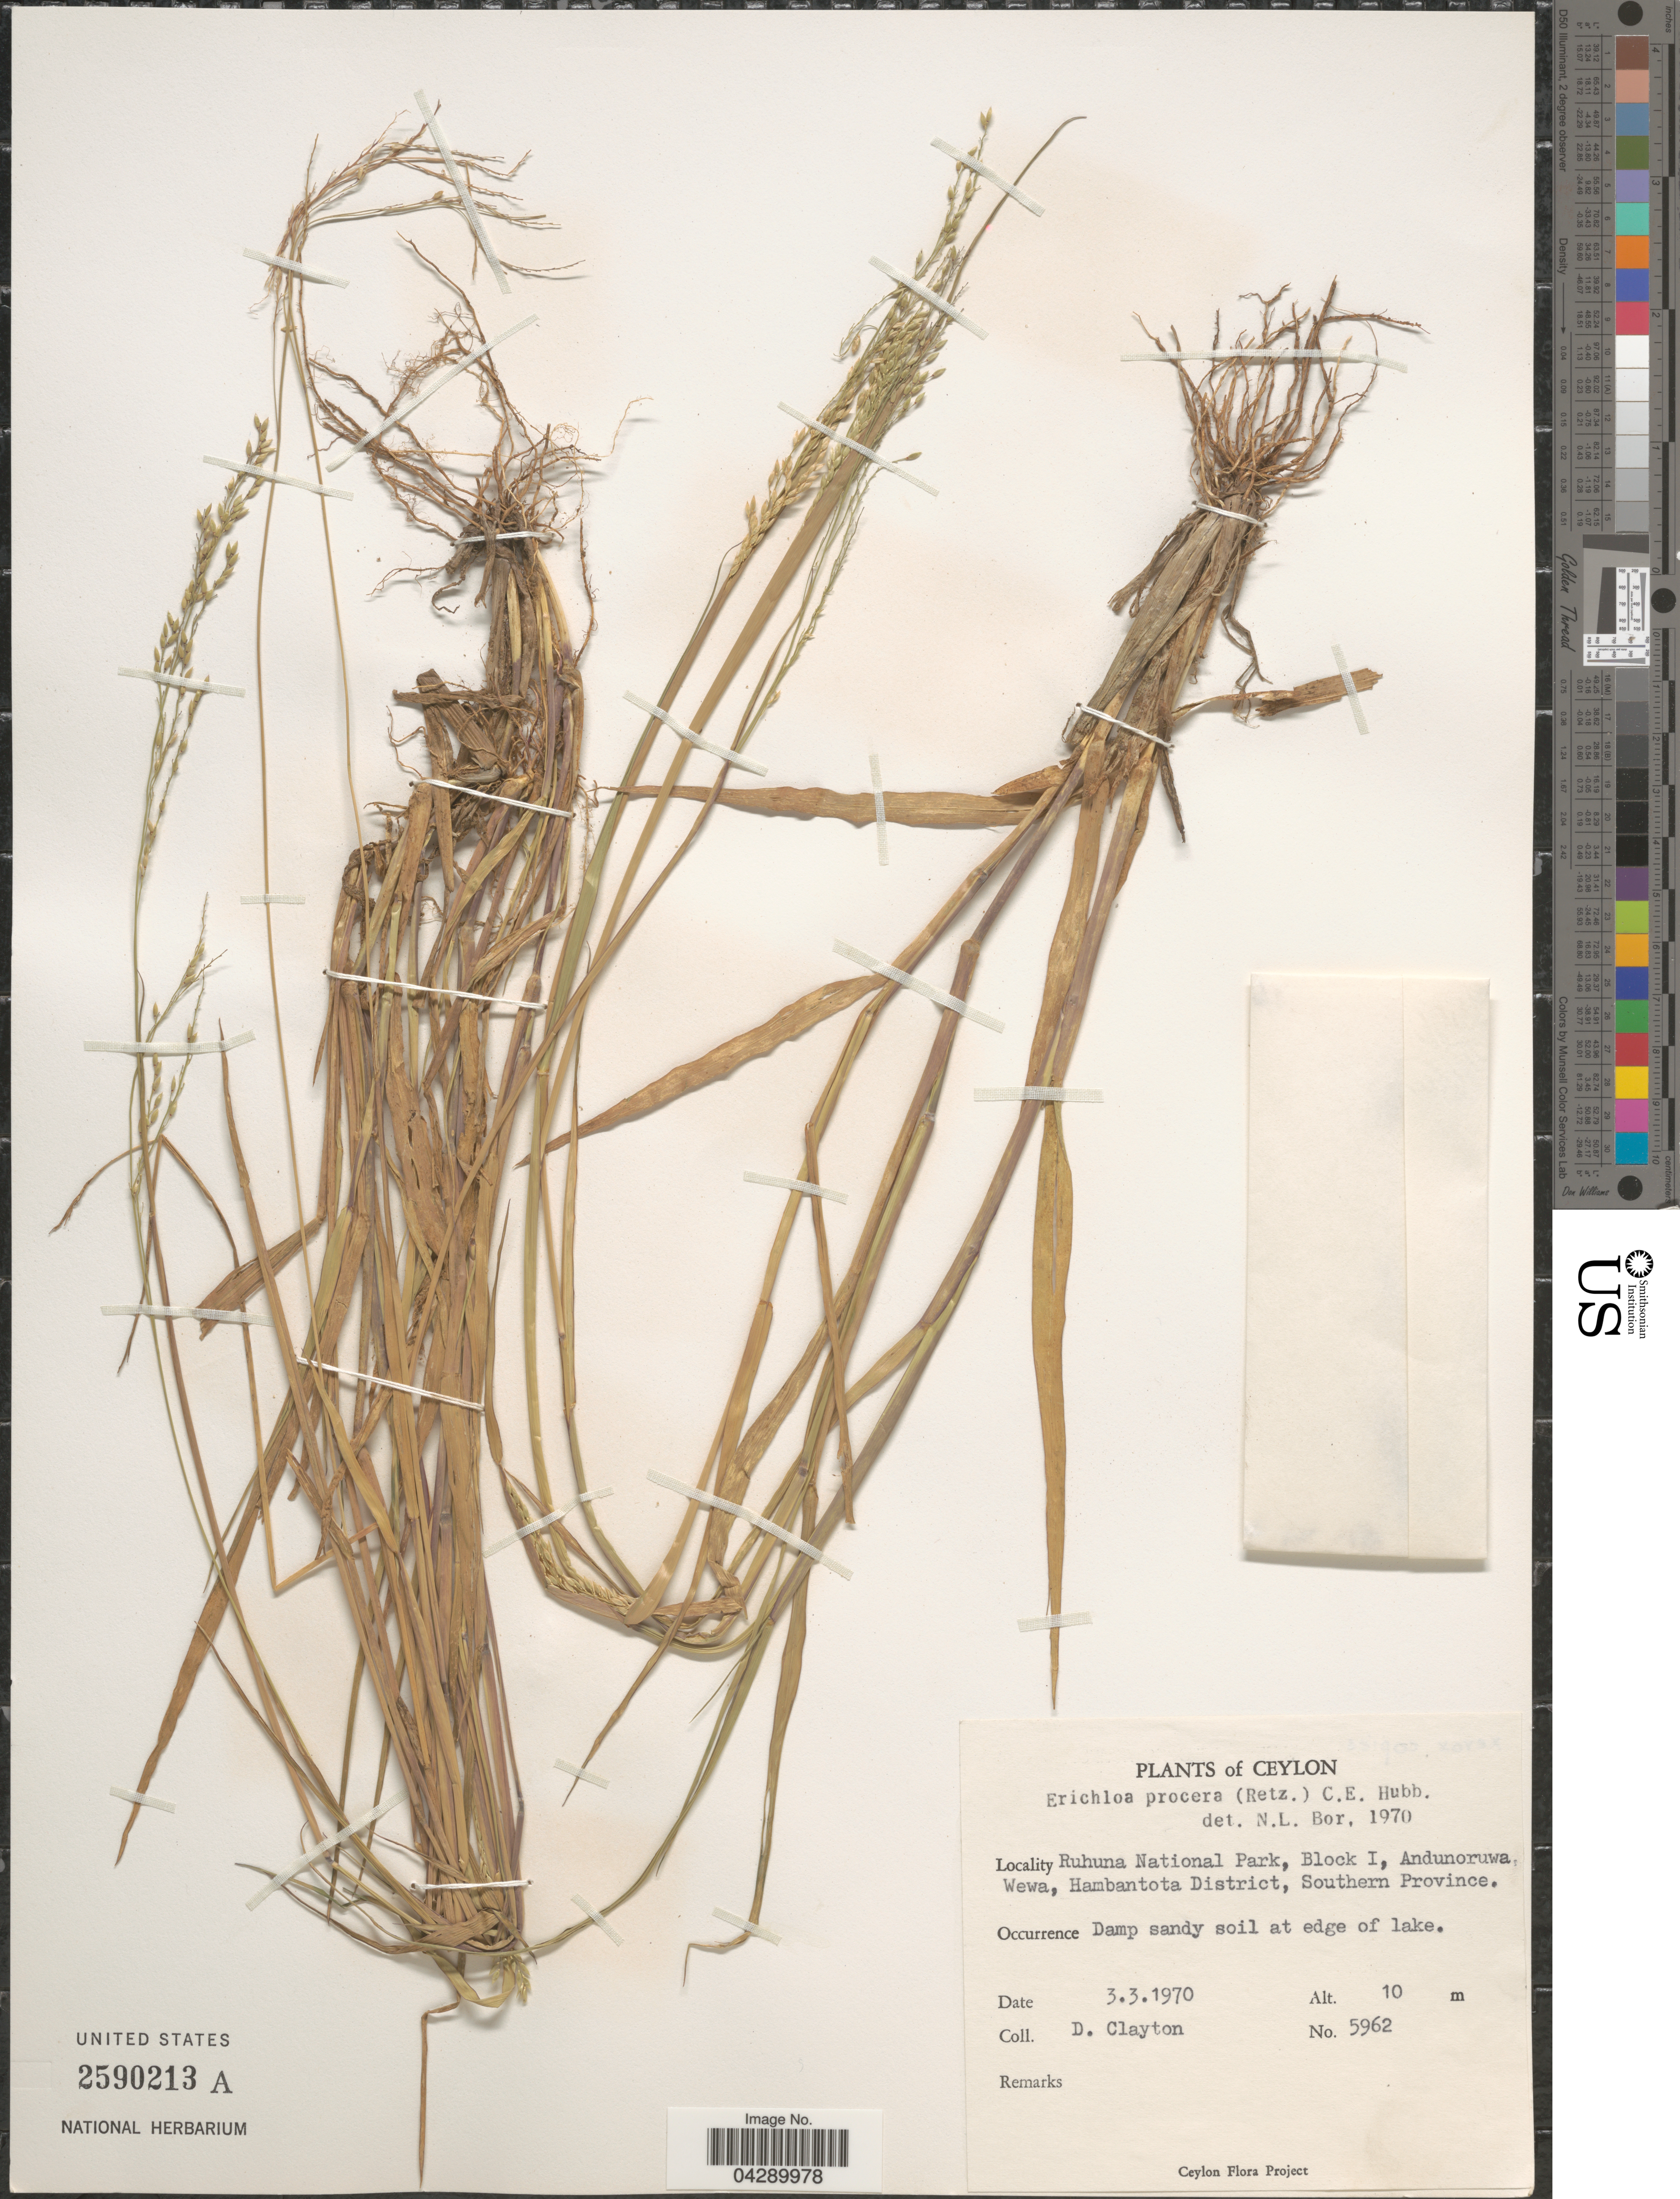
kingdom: Plantae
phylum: Tracheophyta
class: Liliopsida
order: Poales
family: Poaceae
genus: Eriochloa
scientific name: Eriochloa procera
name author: (Retz.) C.E. Hubb.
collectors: D. Clayton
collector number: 5962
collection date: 1970-03-03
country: Sri Lanka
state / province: Southern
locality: Ceylon. Ruhuna National Park, Block I, Andunoruwa Wewa, Hambantota District.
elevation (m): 10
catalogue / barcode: US 2590213A